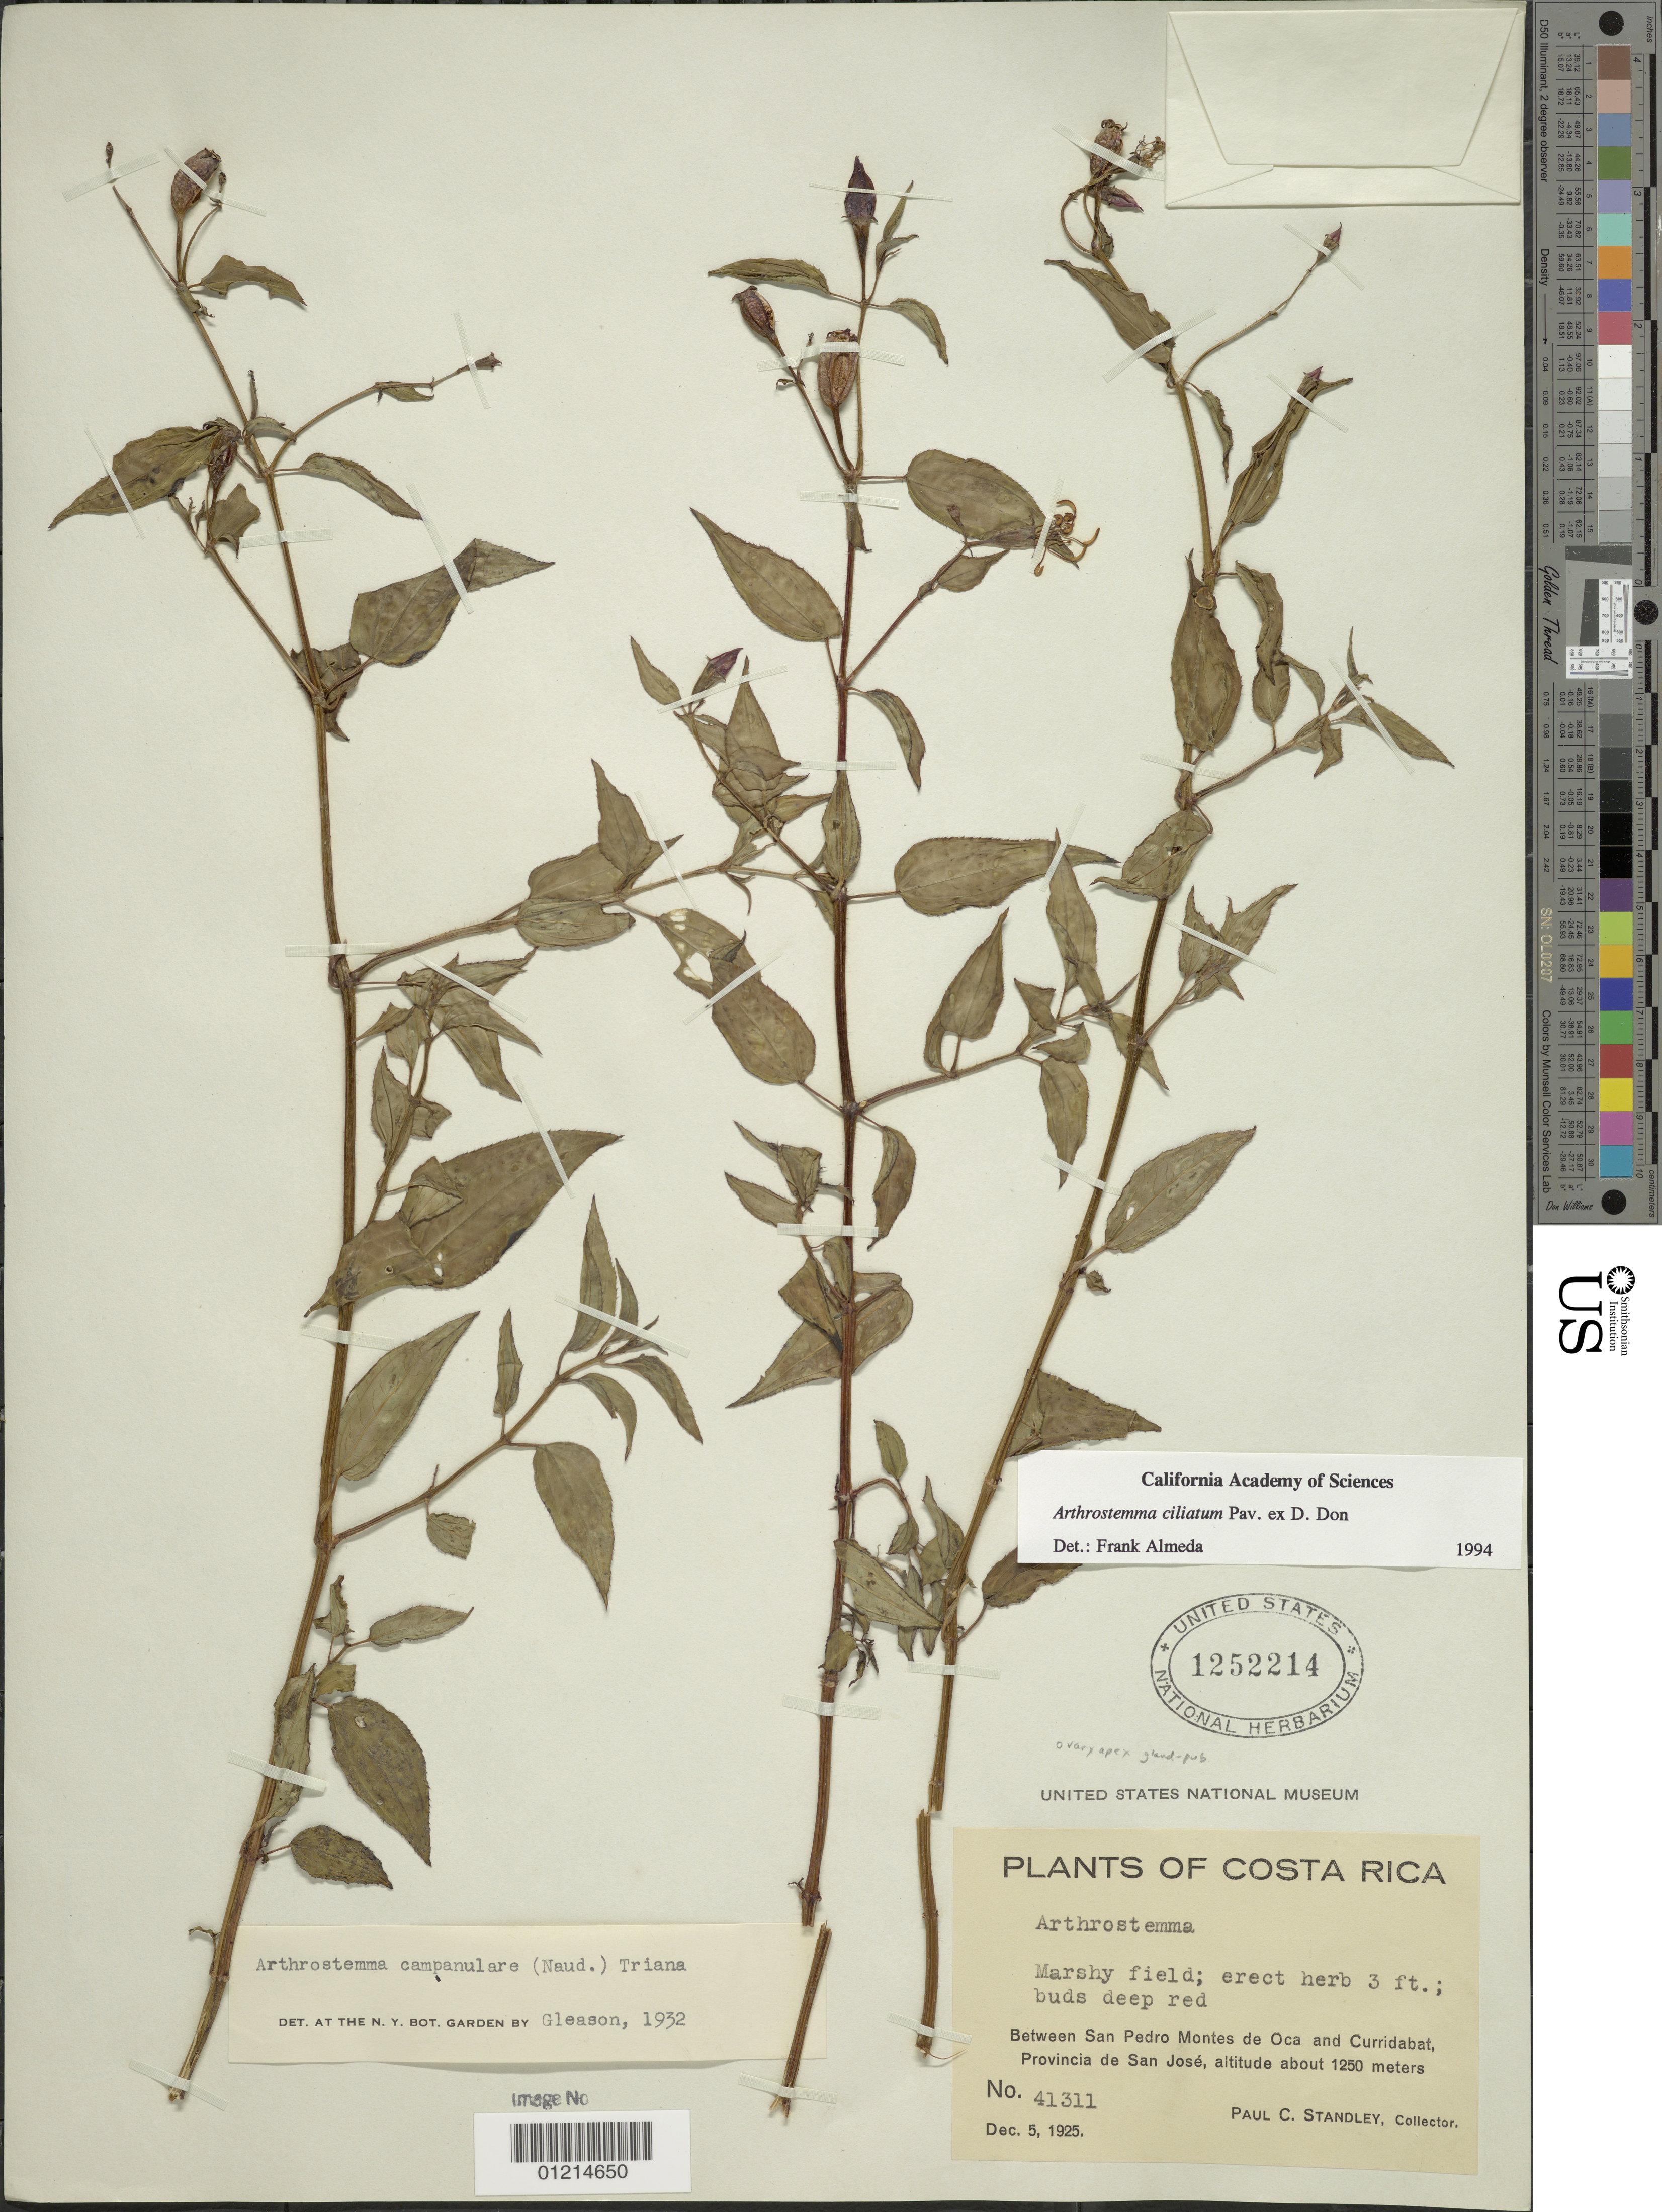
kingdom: Plantae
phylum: Tracheophyta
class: Magnoliopsida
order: Myrtales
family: Melastomataceae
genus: Arthrostemma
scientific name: Arthrostemma ciliatum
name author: Pav. ex D. Don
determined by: Almeda, F.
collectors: P. C. Standley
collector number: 41311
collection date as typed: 05 Dec 1925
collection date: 1925-12-05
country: Costa Rica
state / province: San José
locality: Between San Pedro Montes de Oca and Curridabat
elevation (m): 1250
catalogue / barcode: US 1252214